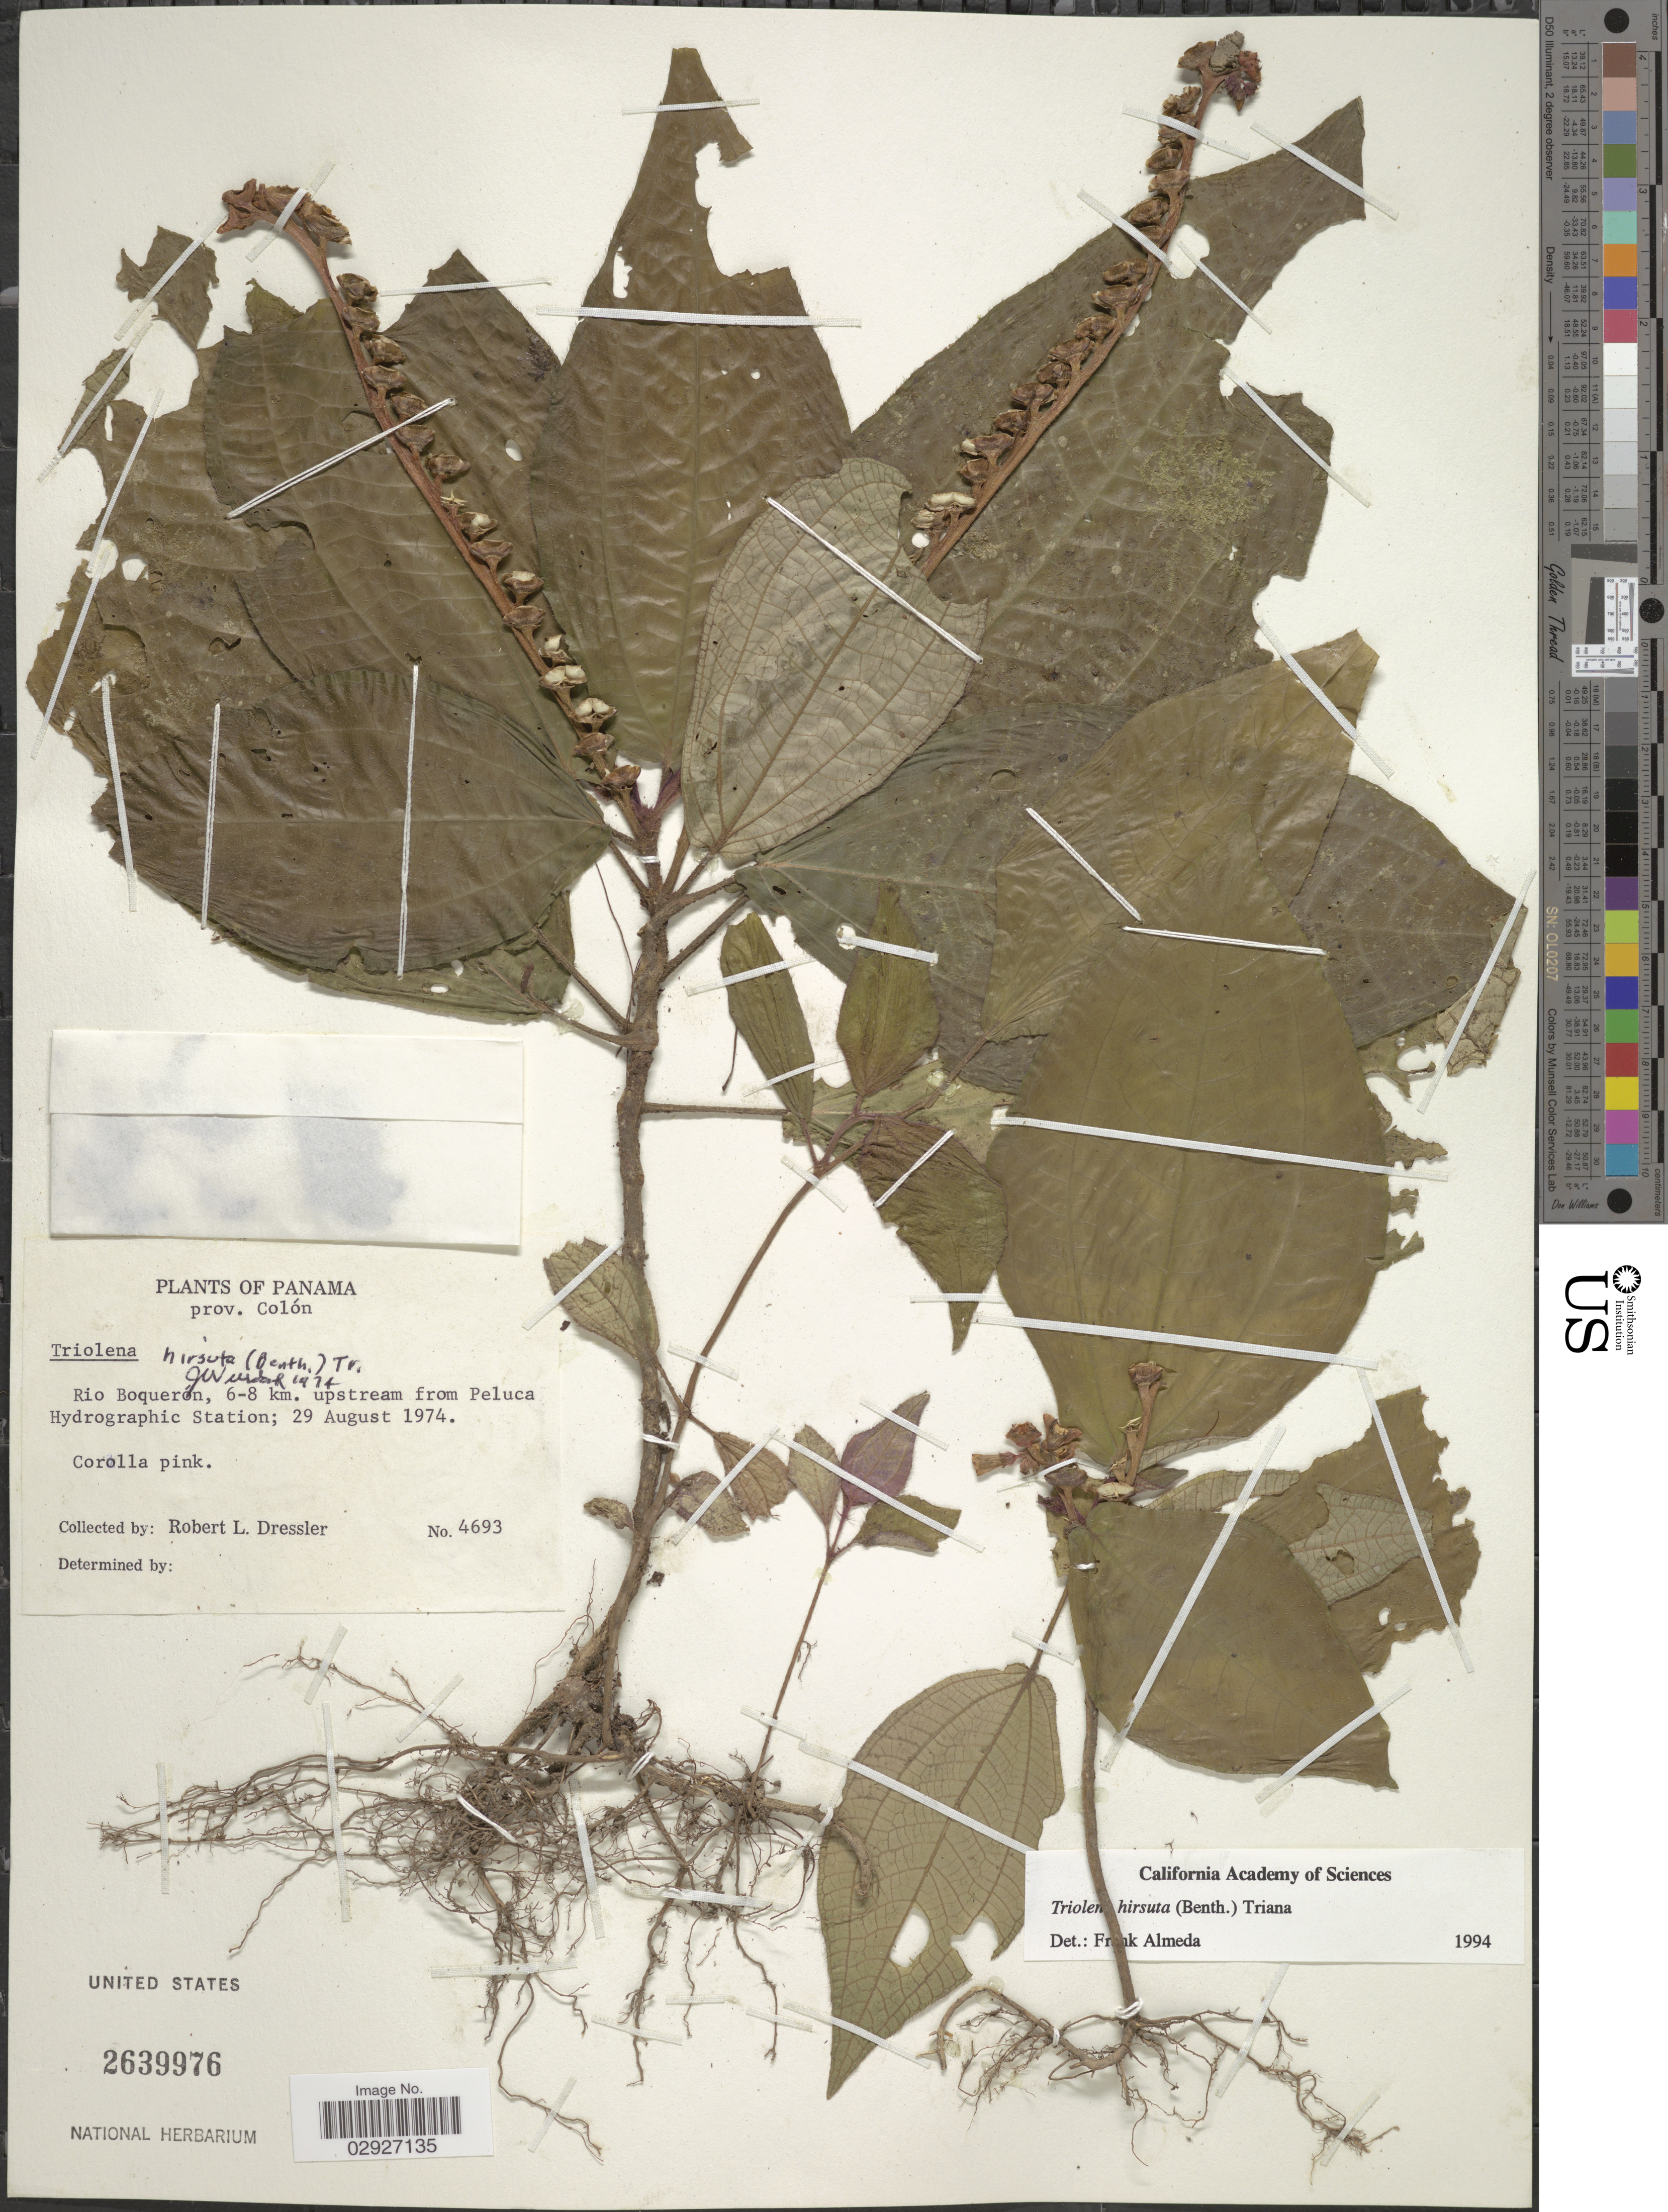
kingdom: Plantae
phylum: Tracheophyta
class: Magnoliopsida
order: Myrtales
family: Melastomataceae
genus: Triolena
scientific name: Triolena hirsuta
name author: (Benth.) Triana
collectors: R. Dressler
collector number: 4693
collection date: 1974-08-29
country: Panama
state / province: Colón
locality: Rio Boqueron, 6-8 km. upstream from Peluca Hydrographic Station.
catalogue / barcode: US 2639976